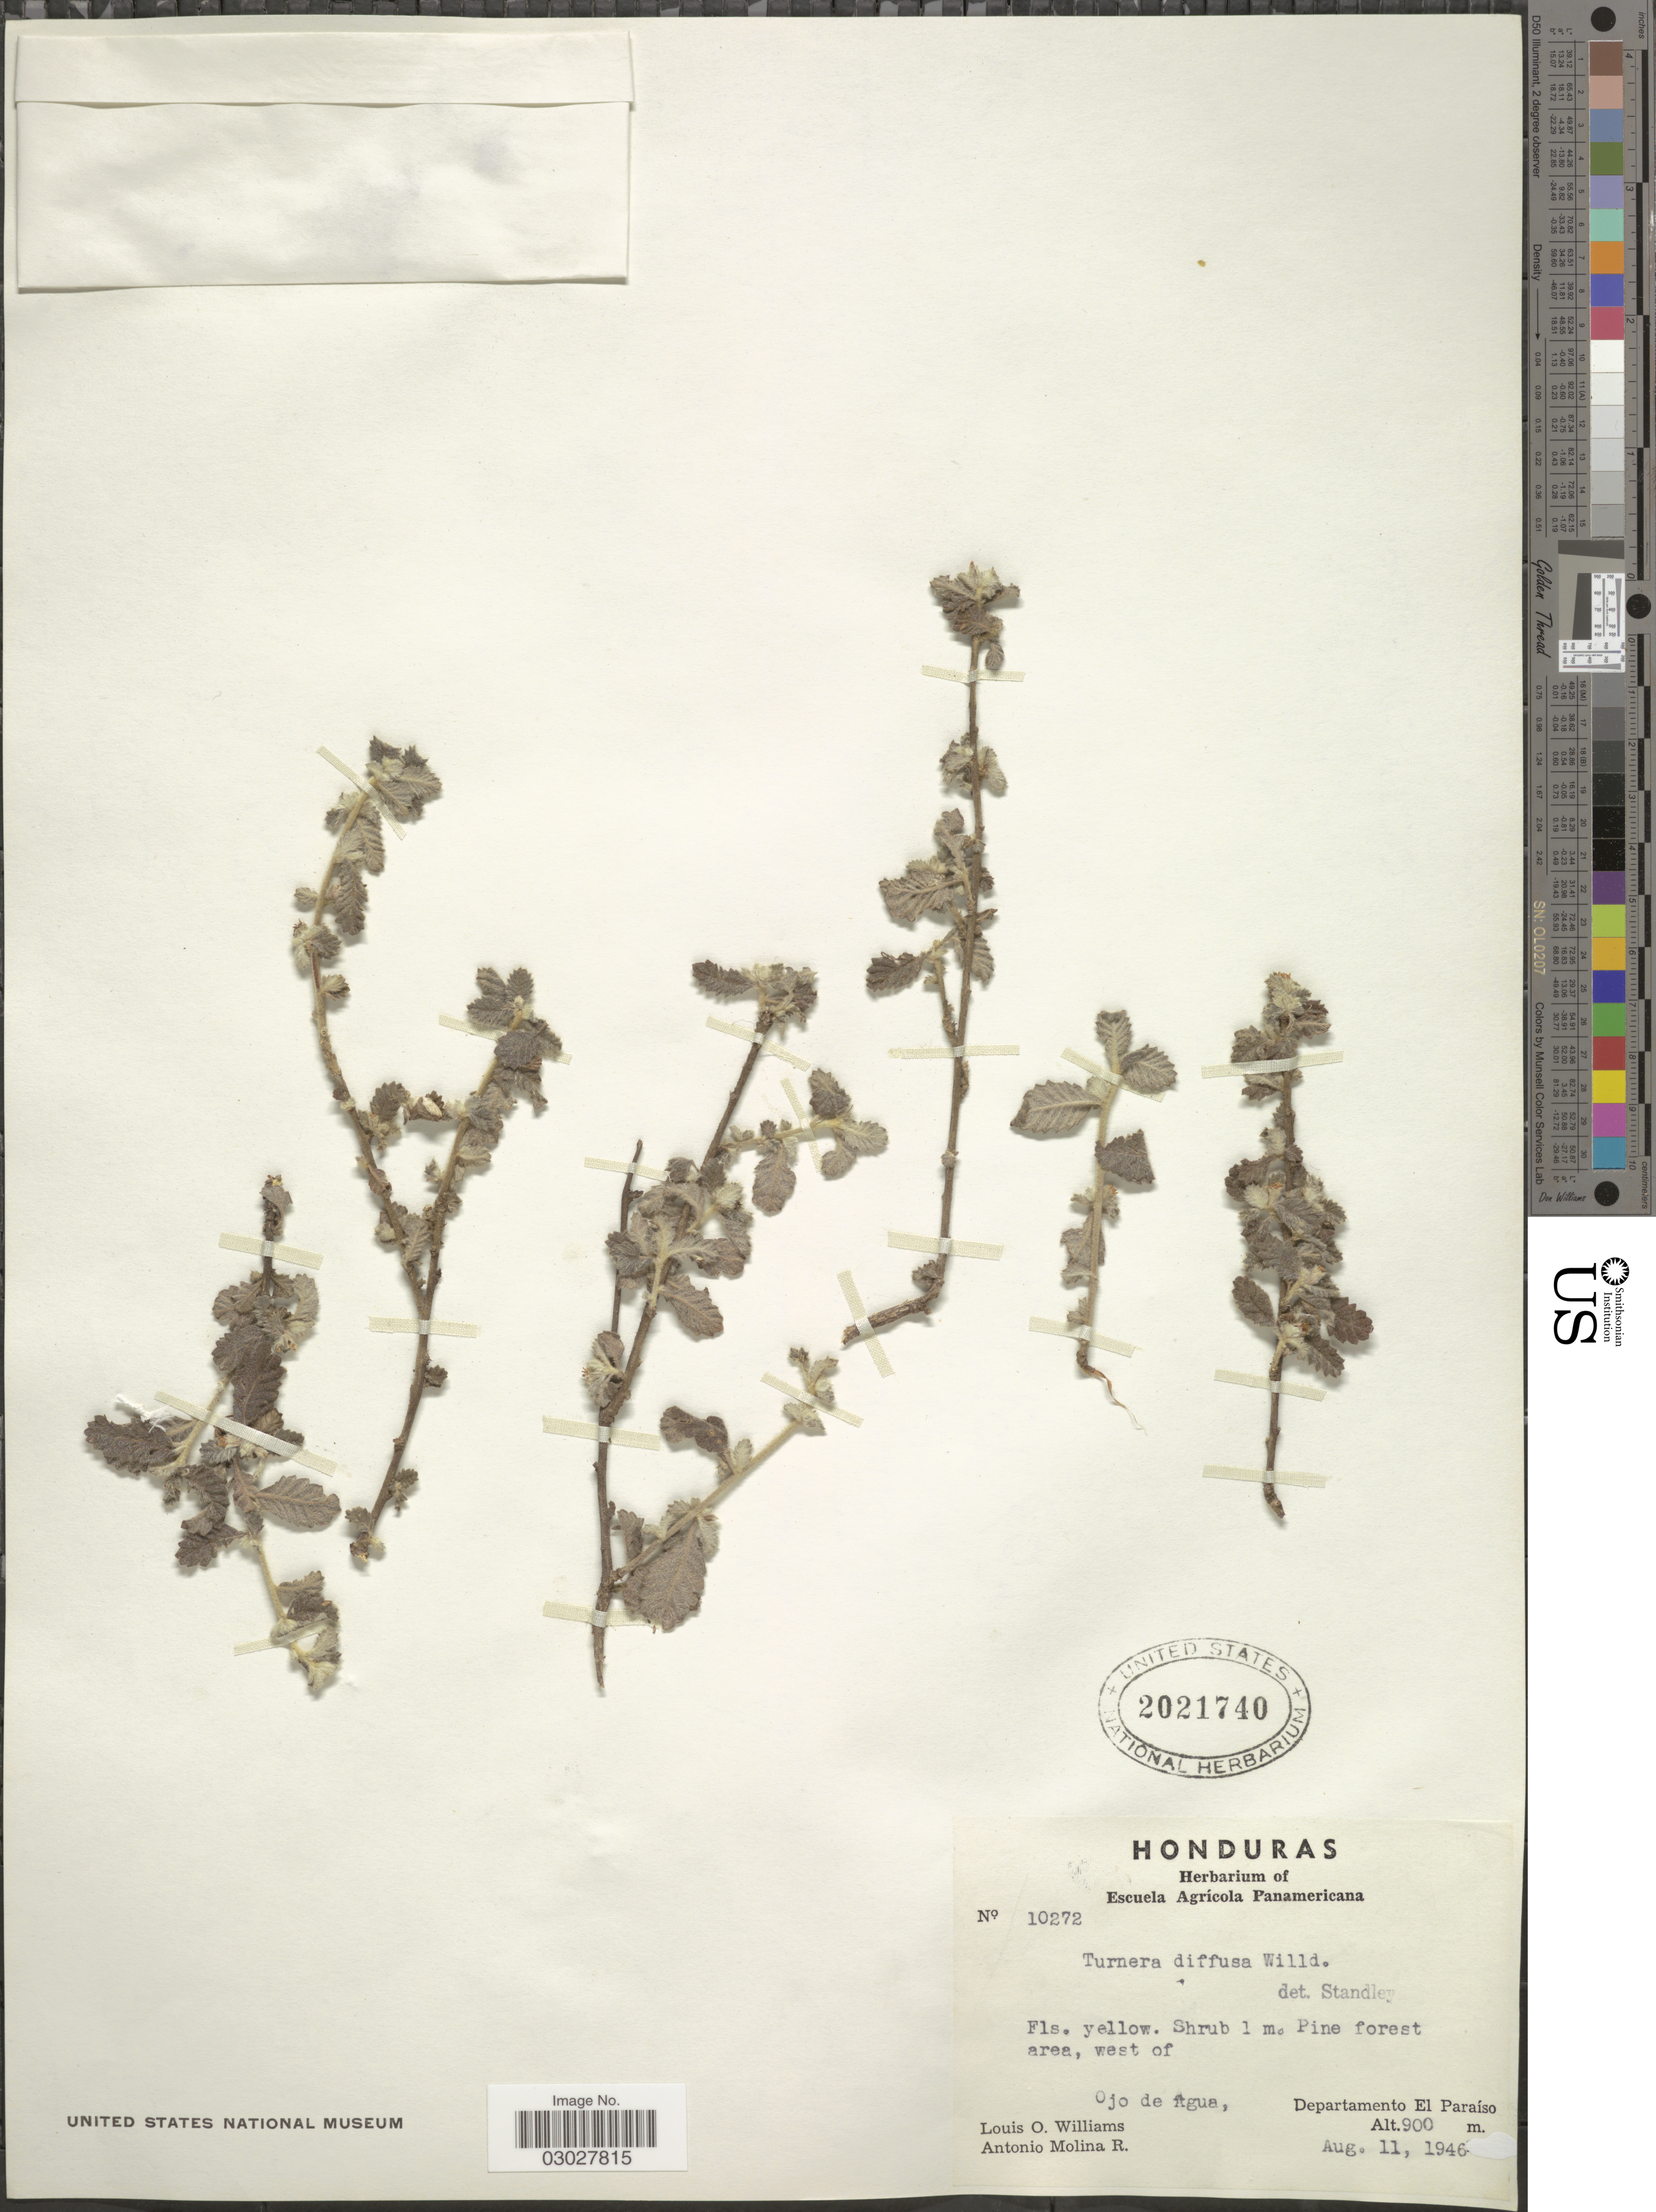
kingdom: Plantae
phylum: Tracheophyta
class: Magnoliopsida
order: Malpighiales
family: Turneraceae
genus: Turnera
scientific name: Turnera diffusa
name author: Willd. ex Schult.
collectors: L. O. Williams & A. Molina R.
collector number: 10272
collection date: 1946-08-11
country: Honduras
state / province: El Paraíso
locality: Pine forest area, west of Ojo de Agua. Departamento El Paraíso.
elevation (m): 900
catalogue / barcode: US 2021740